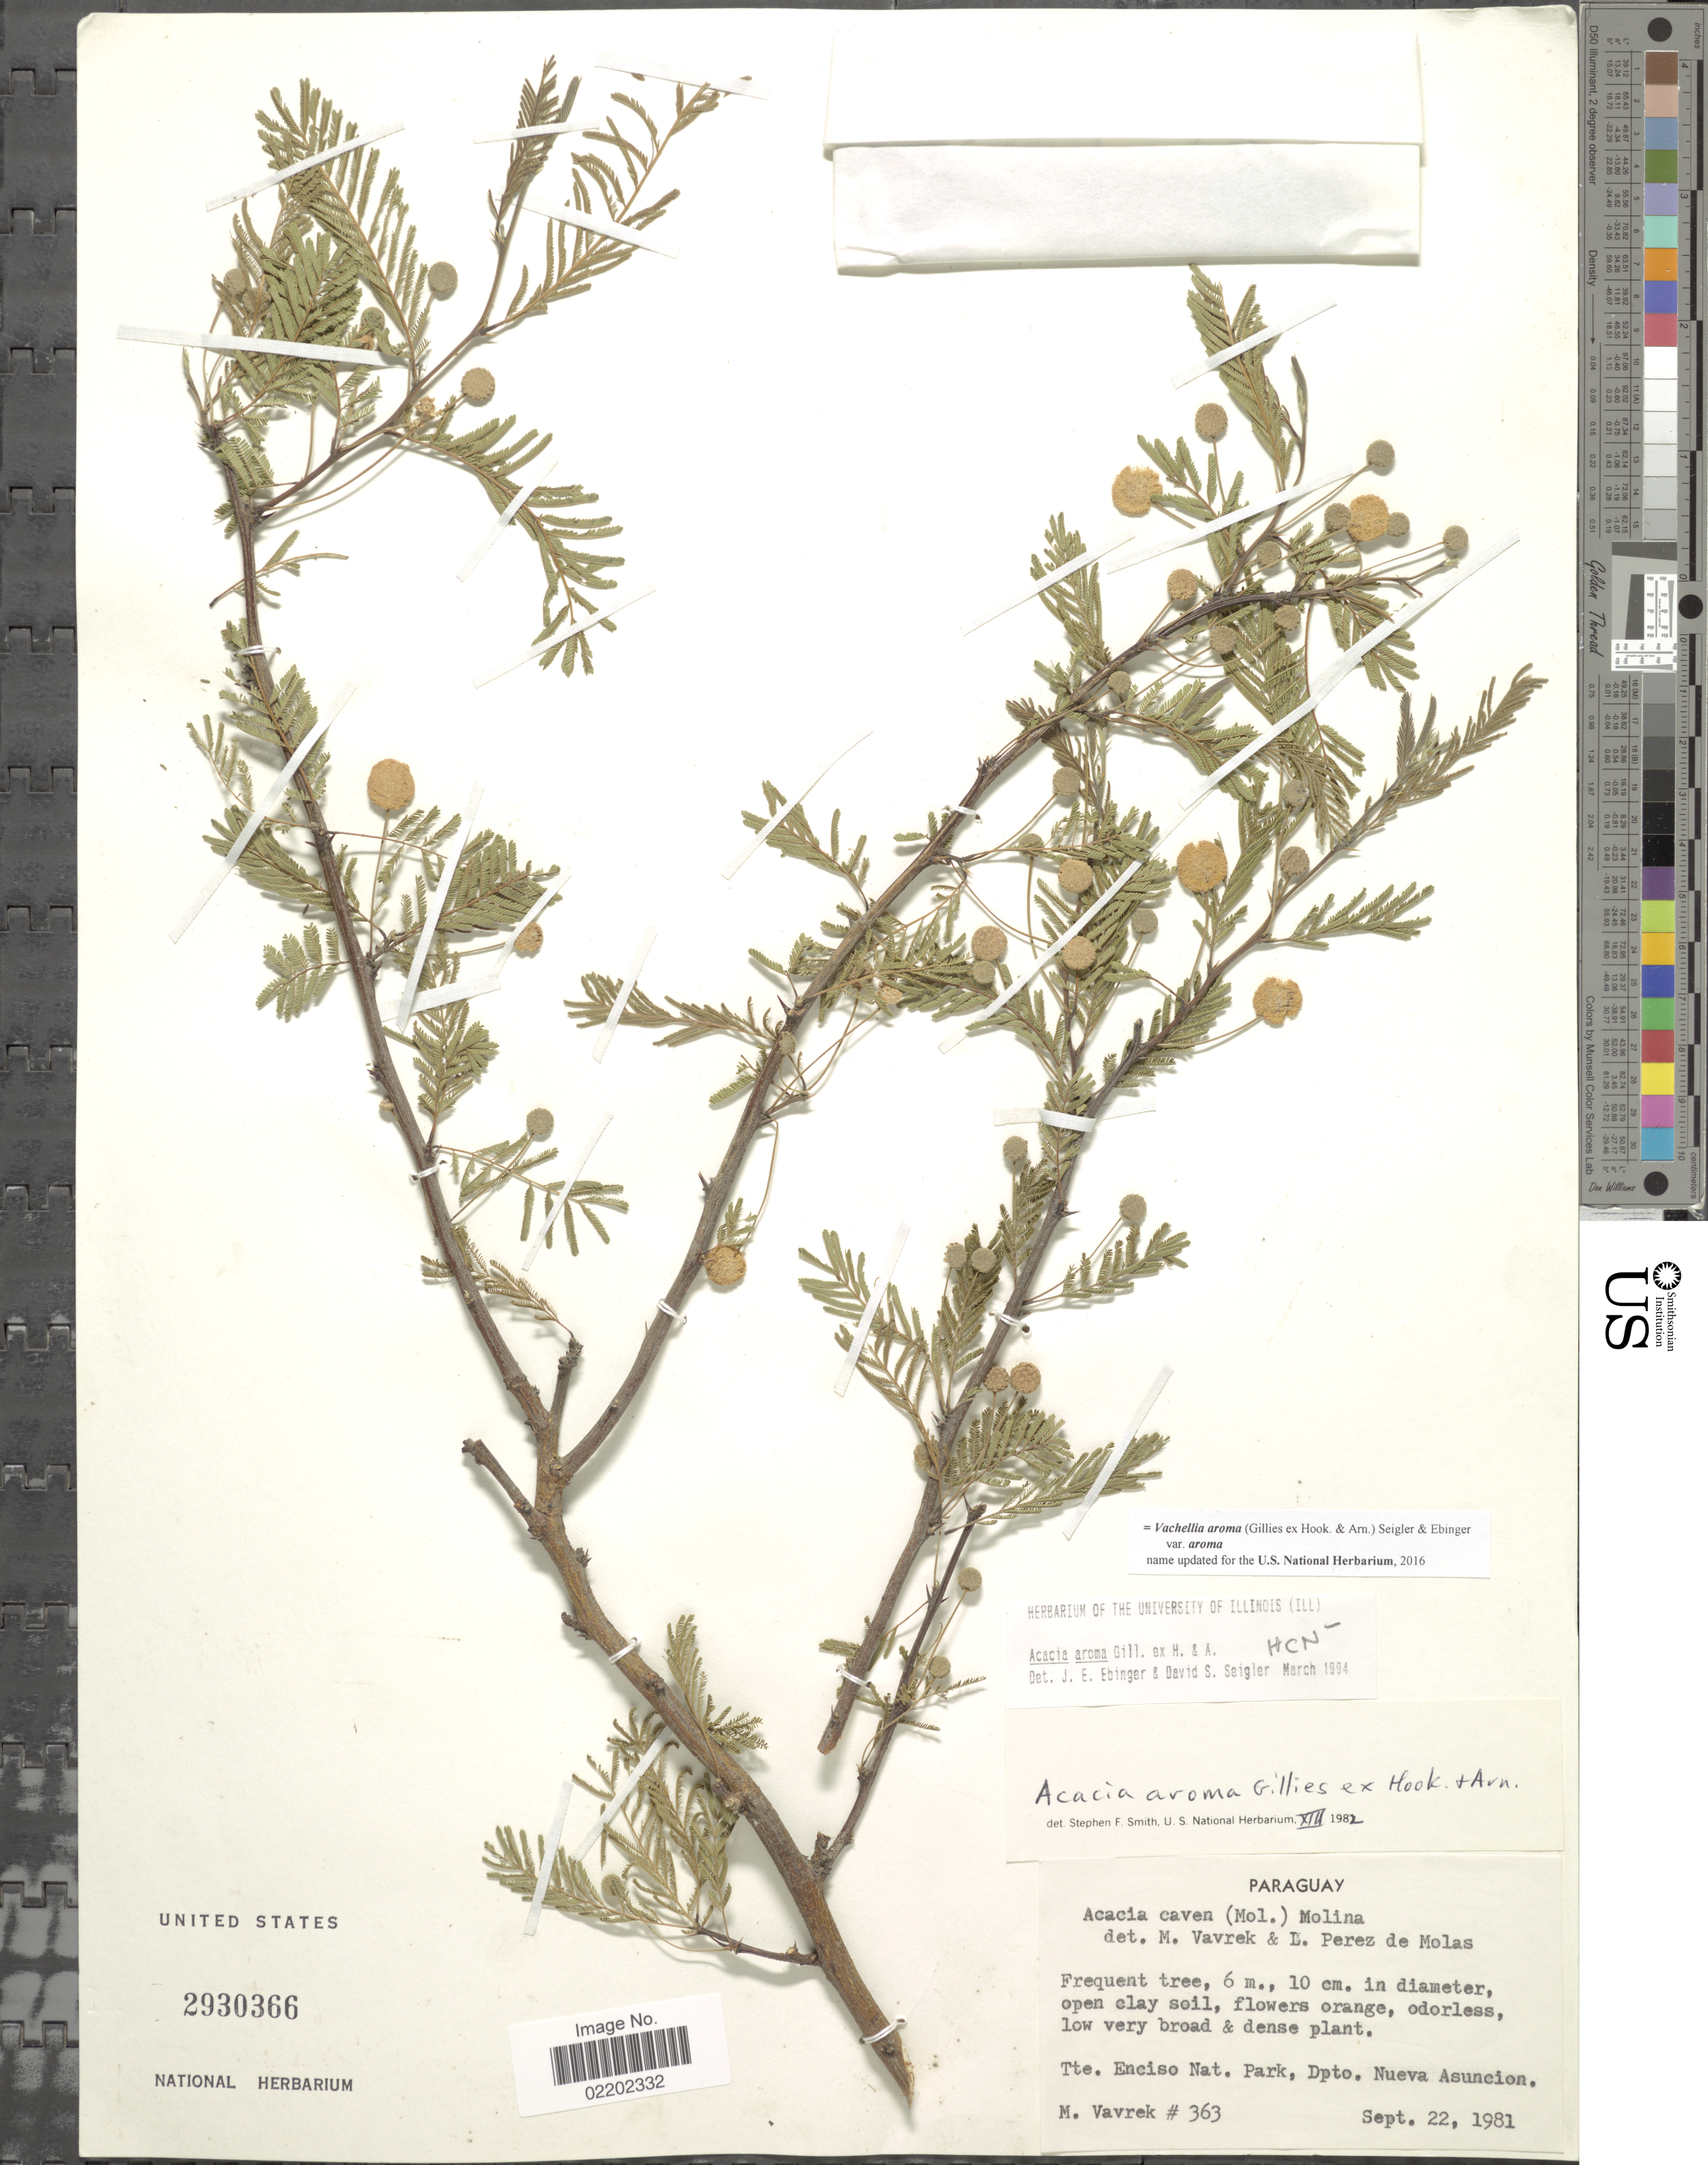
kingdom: Plantae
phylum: Tracheophyta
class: Magnoliopsida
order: Fabales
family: Fabaceae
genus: Vachellia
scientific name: Vachellia aroma var. aroma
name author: (Gillies ex Hook. & Arn.) Seigler & Ebinger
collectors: M. Vavrek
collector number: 363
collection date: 1981-09-22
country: Paraguay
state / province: Asuncion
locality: Tte. Enciso Nat Park, Dpto Nueva Asuncion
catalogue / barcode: US 2930366